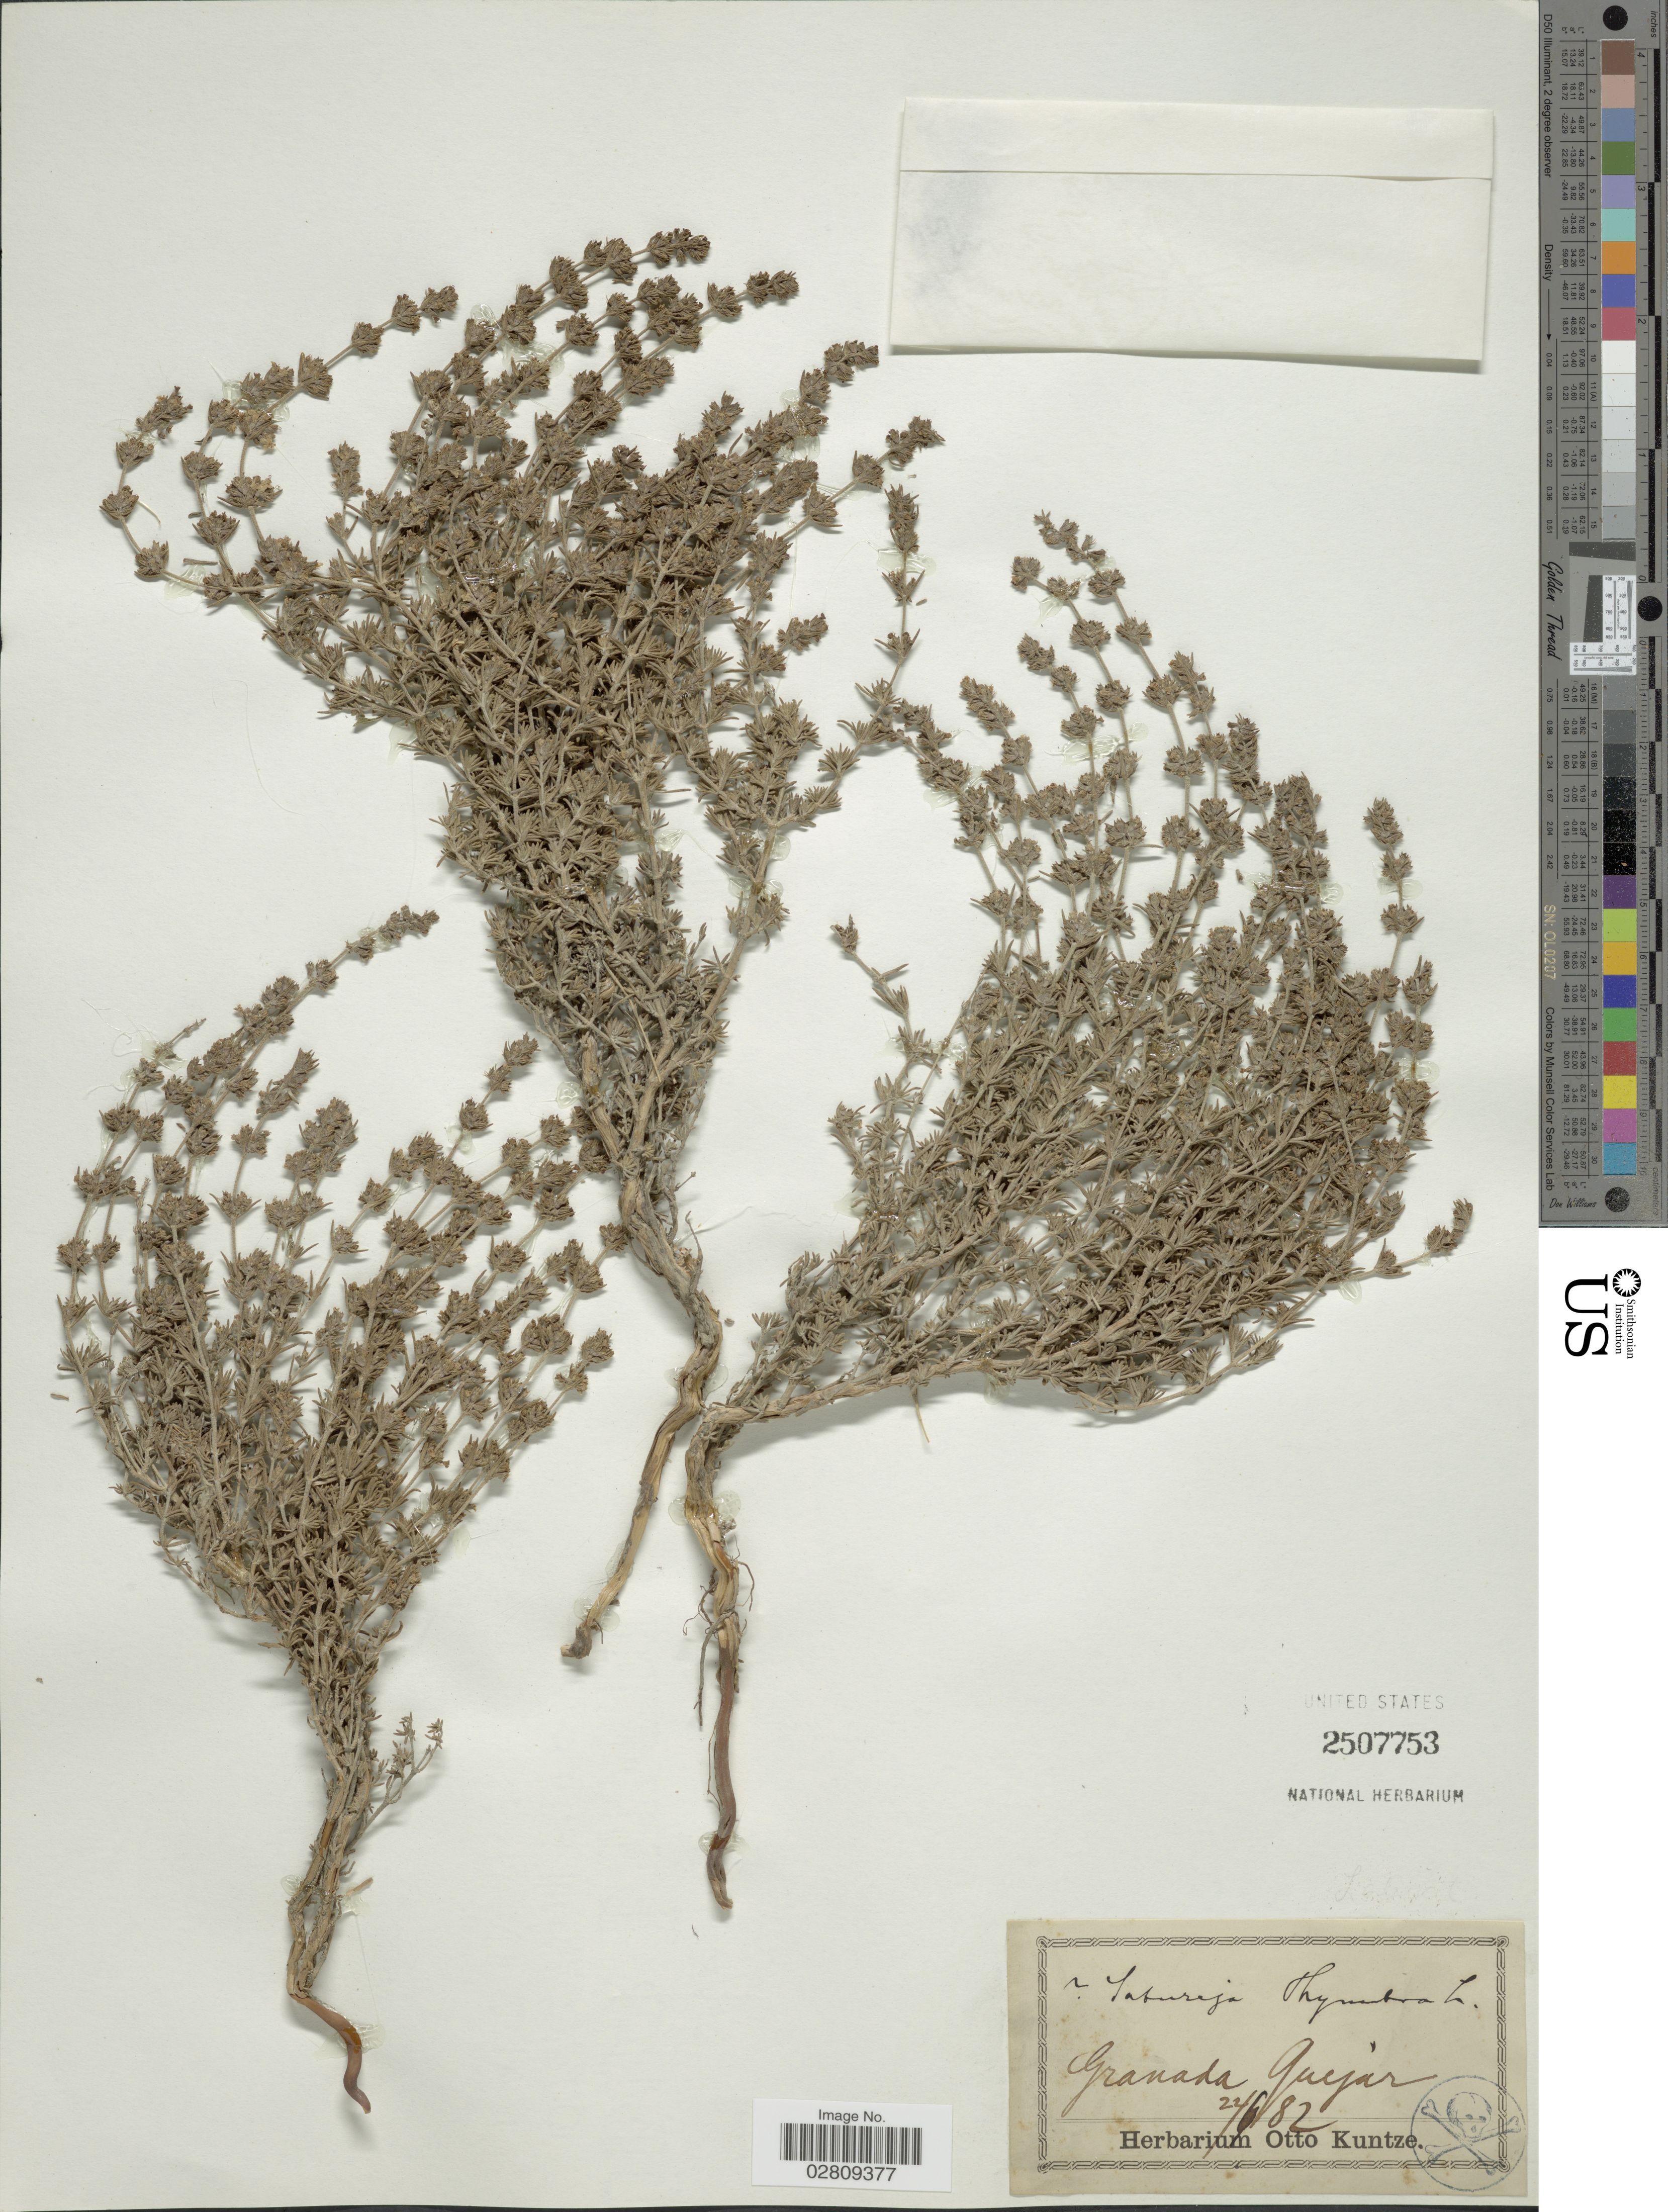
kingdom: Plantae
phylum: Tracheophyta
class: Magnoliopsida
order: Lamiales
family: Lamiaceae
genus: Satureja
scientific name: Satureja thymbra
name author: L.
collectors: ex herb. Otto Kuntze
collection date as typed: Transcribed d/m/y: 22/6/82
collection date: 1882-06-22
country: Spain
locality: Granada Quejar.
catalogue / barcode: US 2507753